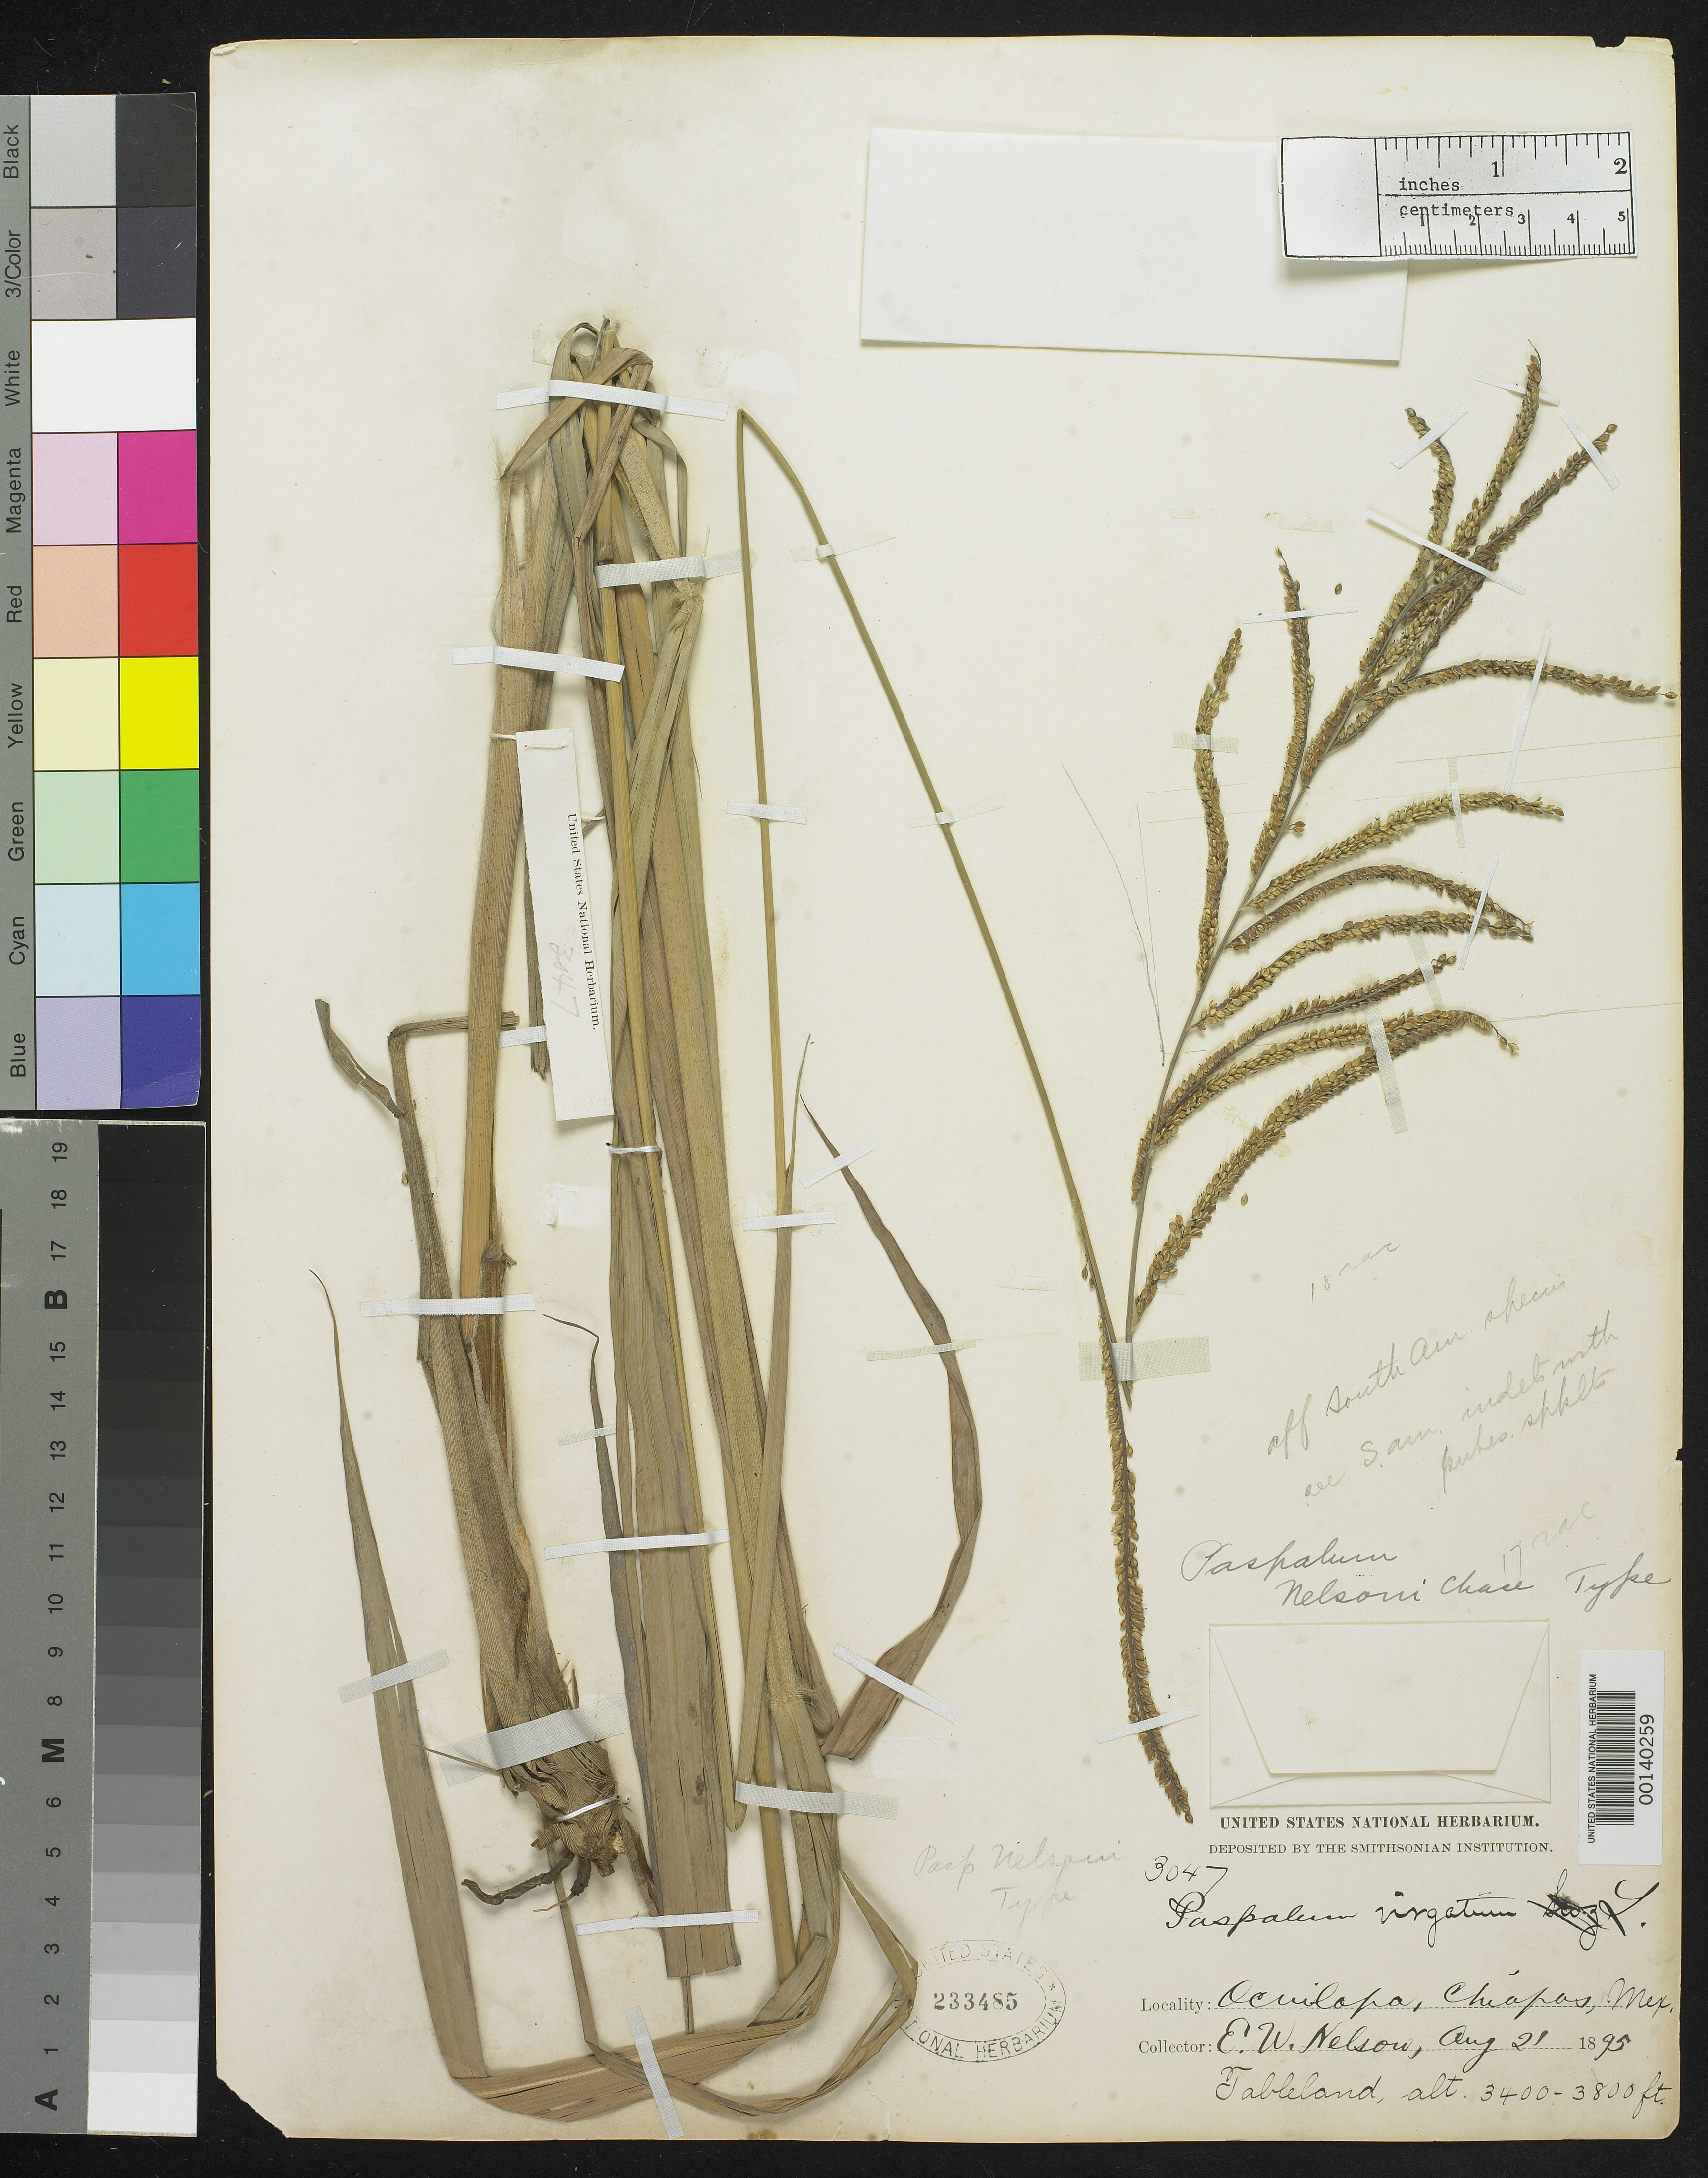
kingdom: Plantae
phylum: Tracheophyta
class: Liliopsida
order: Poales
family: Poaceae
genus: Paspalum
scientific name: Paspalum nelsonii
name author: Chase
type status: Holotype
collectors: E. W. Nelson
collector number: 3047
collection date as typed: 21 Aug 1895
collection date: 1895-08-21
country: Mexico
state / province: Chiapas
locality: Acuilapa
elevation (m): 1036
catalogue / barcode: US 233485